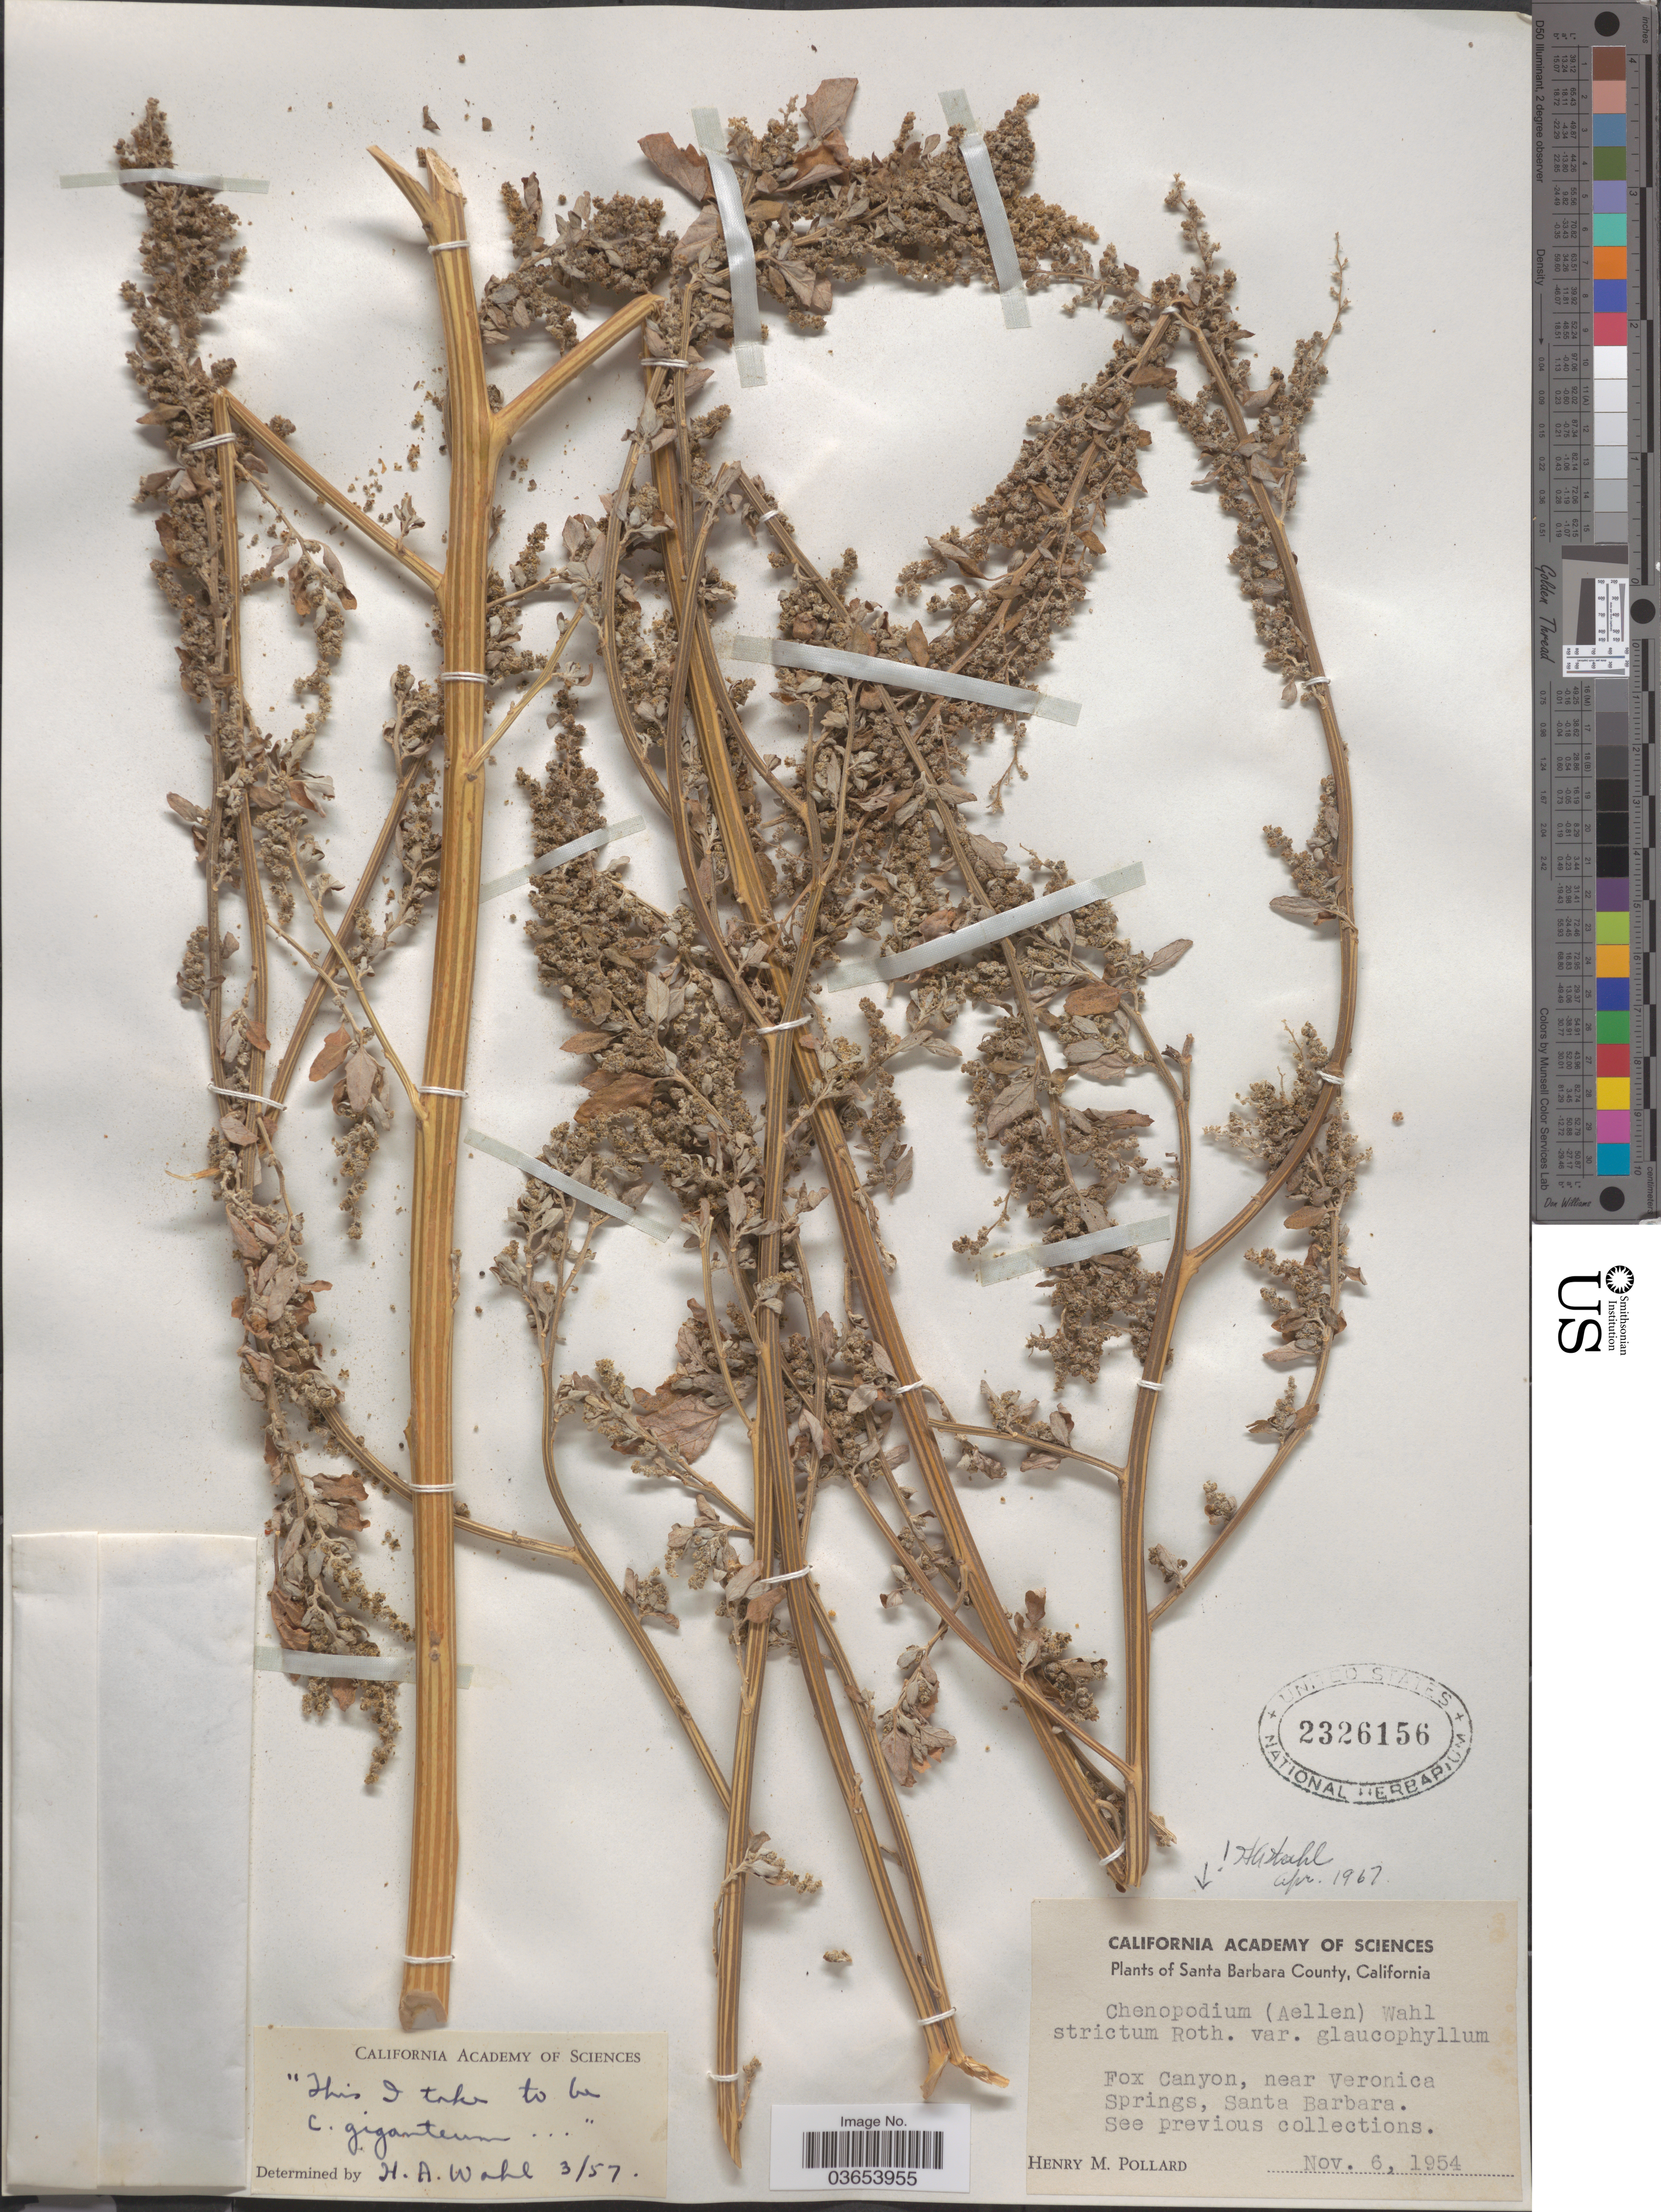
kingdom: Plantae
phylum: Tracheophyta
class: Magnoliopsida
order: Caryophyllales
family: Amaranthaceae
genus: Chenopodium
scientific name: Chenopodium striatum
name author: (Krasan) Murr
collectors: H. M. Pollard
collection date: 1954-11-06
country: United States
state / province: California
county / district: Santa Barbara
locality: Santa Barbara County. Fox Canyon, near Veronica Springs, Santa Barbara.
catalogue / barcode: US 2326156